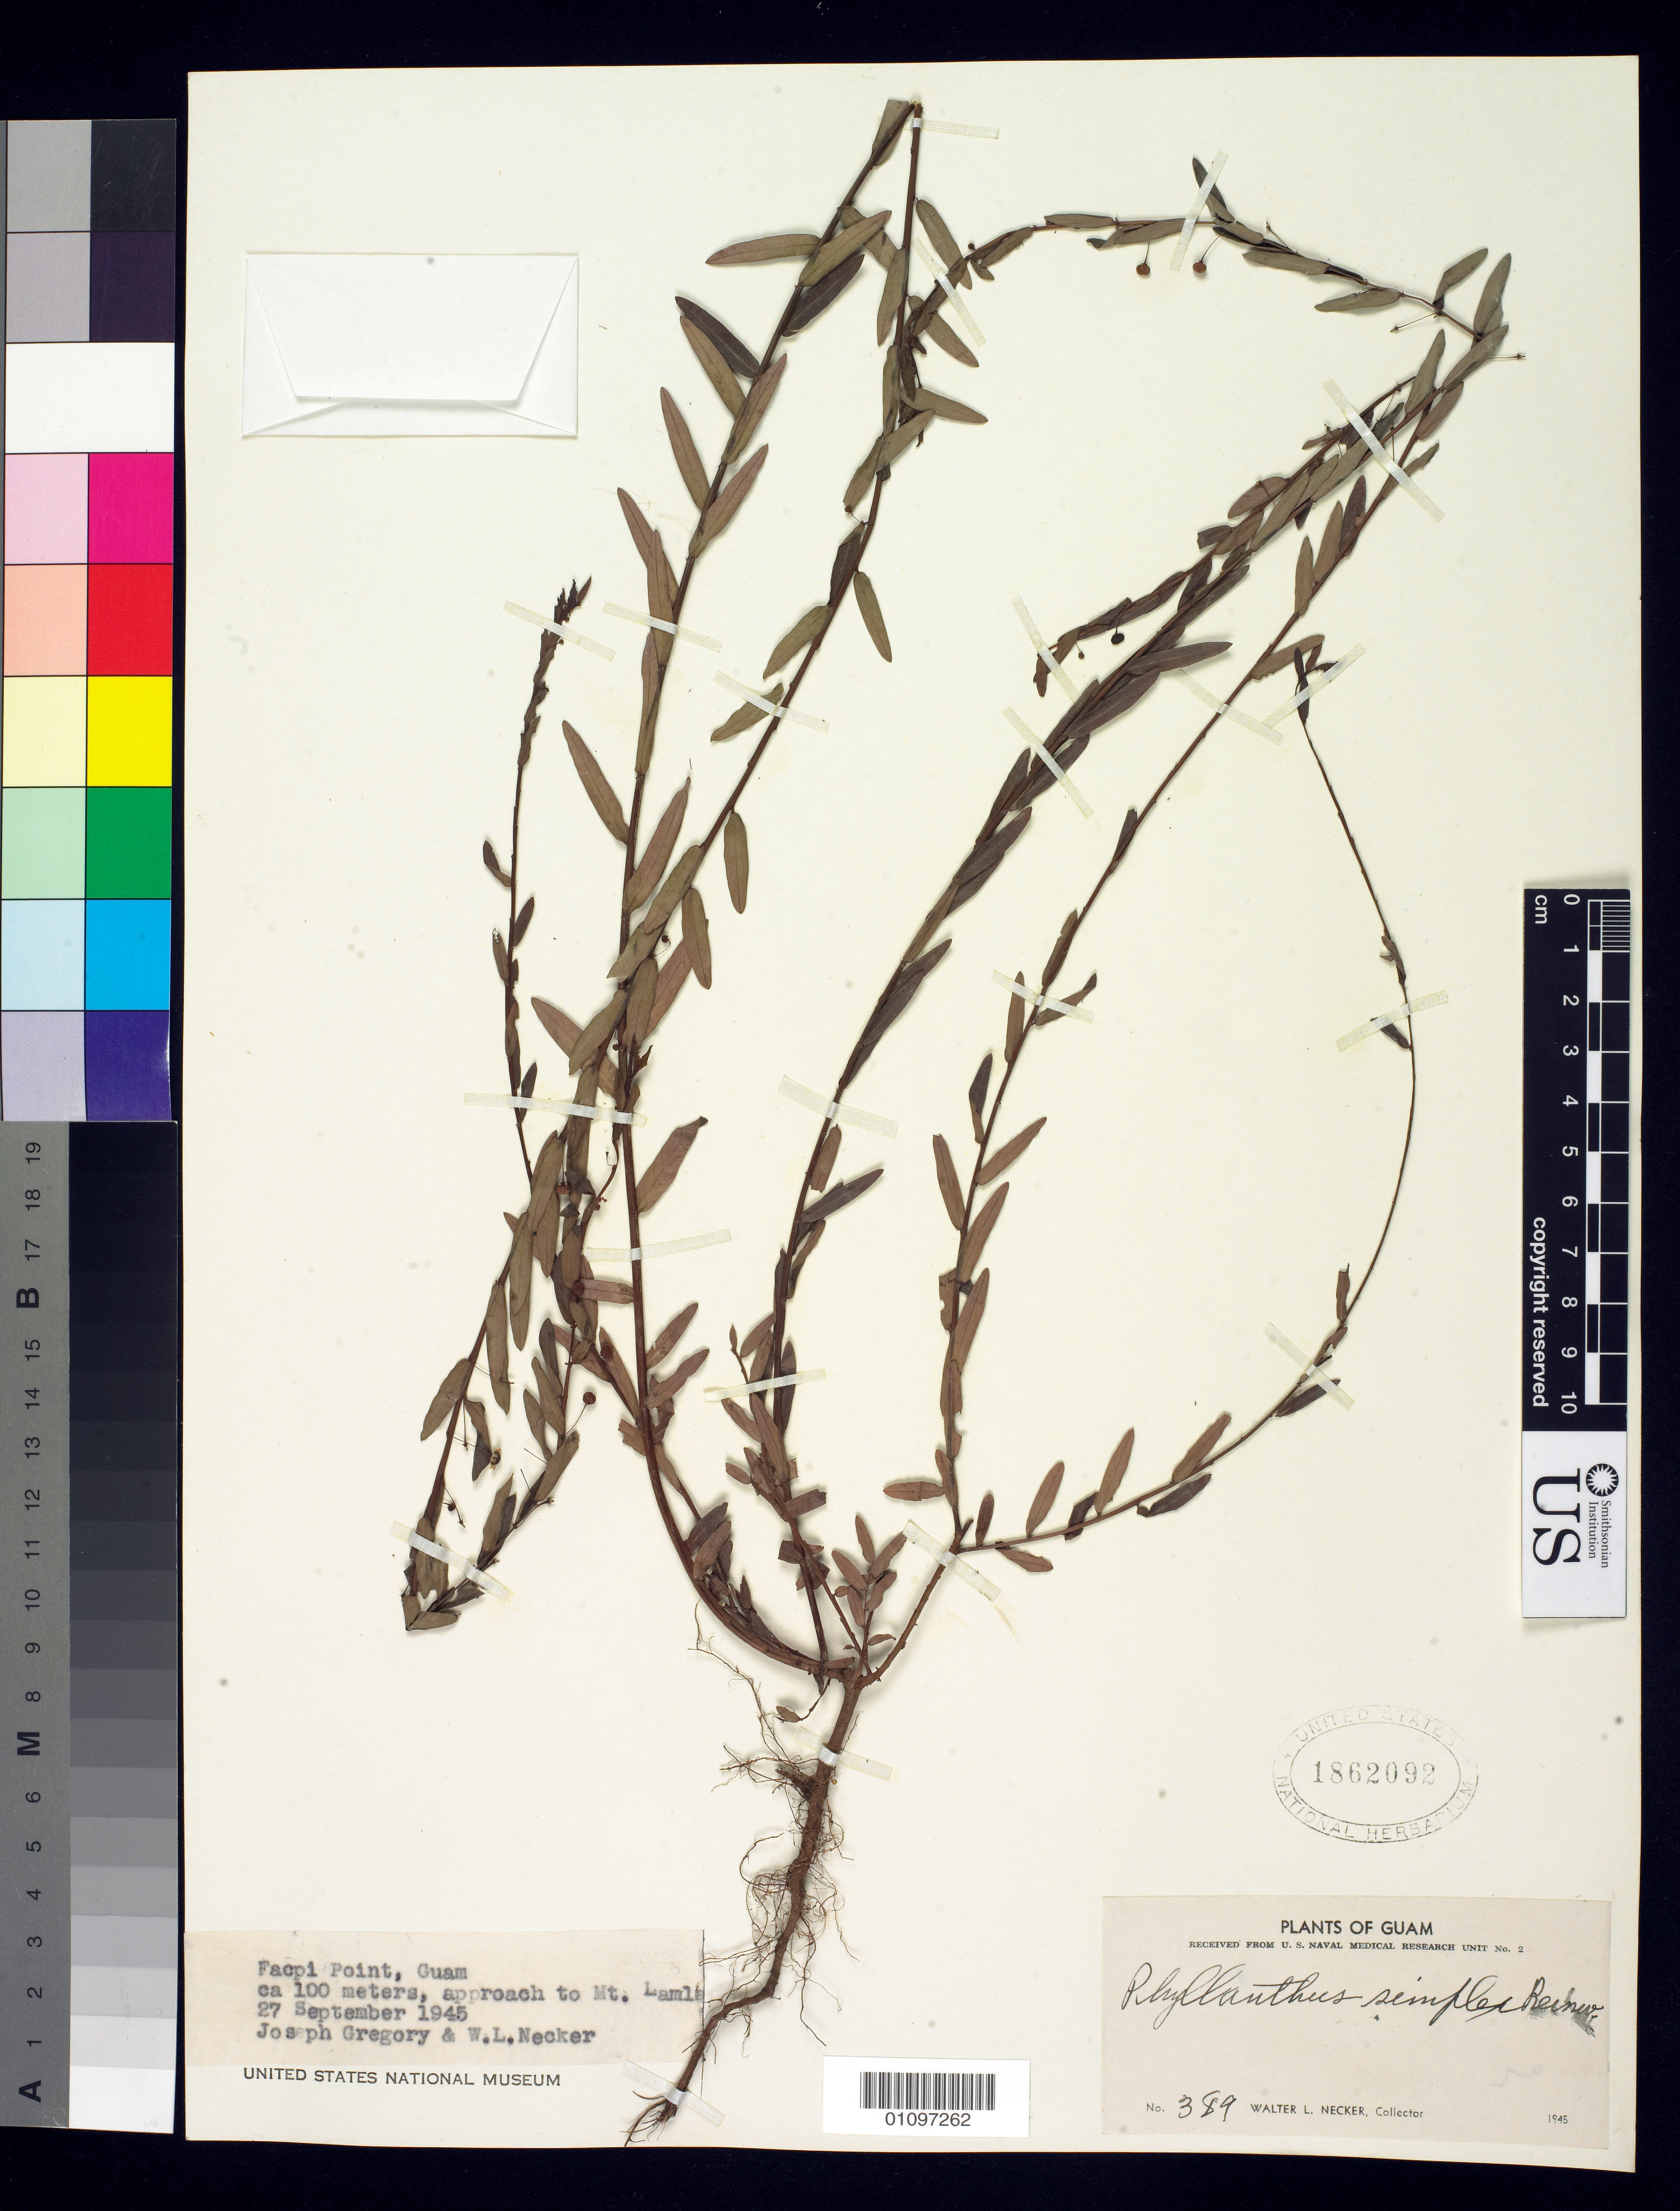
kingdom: Plantae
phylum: Tracheophyta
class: Magnoliopsida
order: Malpighiales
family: Phyllanthaceae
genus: Phyllanthus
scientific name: Phyllanthus simplex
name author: Retz.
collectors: W. L. Necker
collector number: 389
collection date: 1945-09-27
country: Guam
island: Guam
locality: Facpi Point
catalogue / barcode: US 1862092